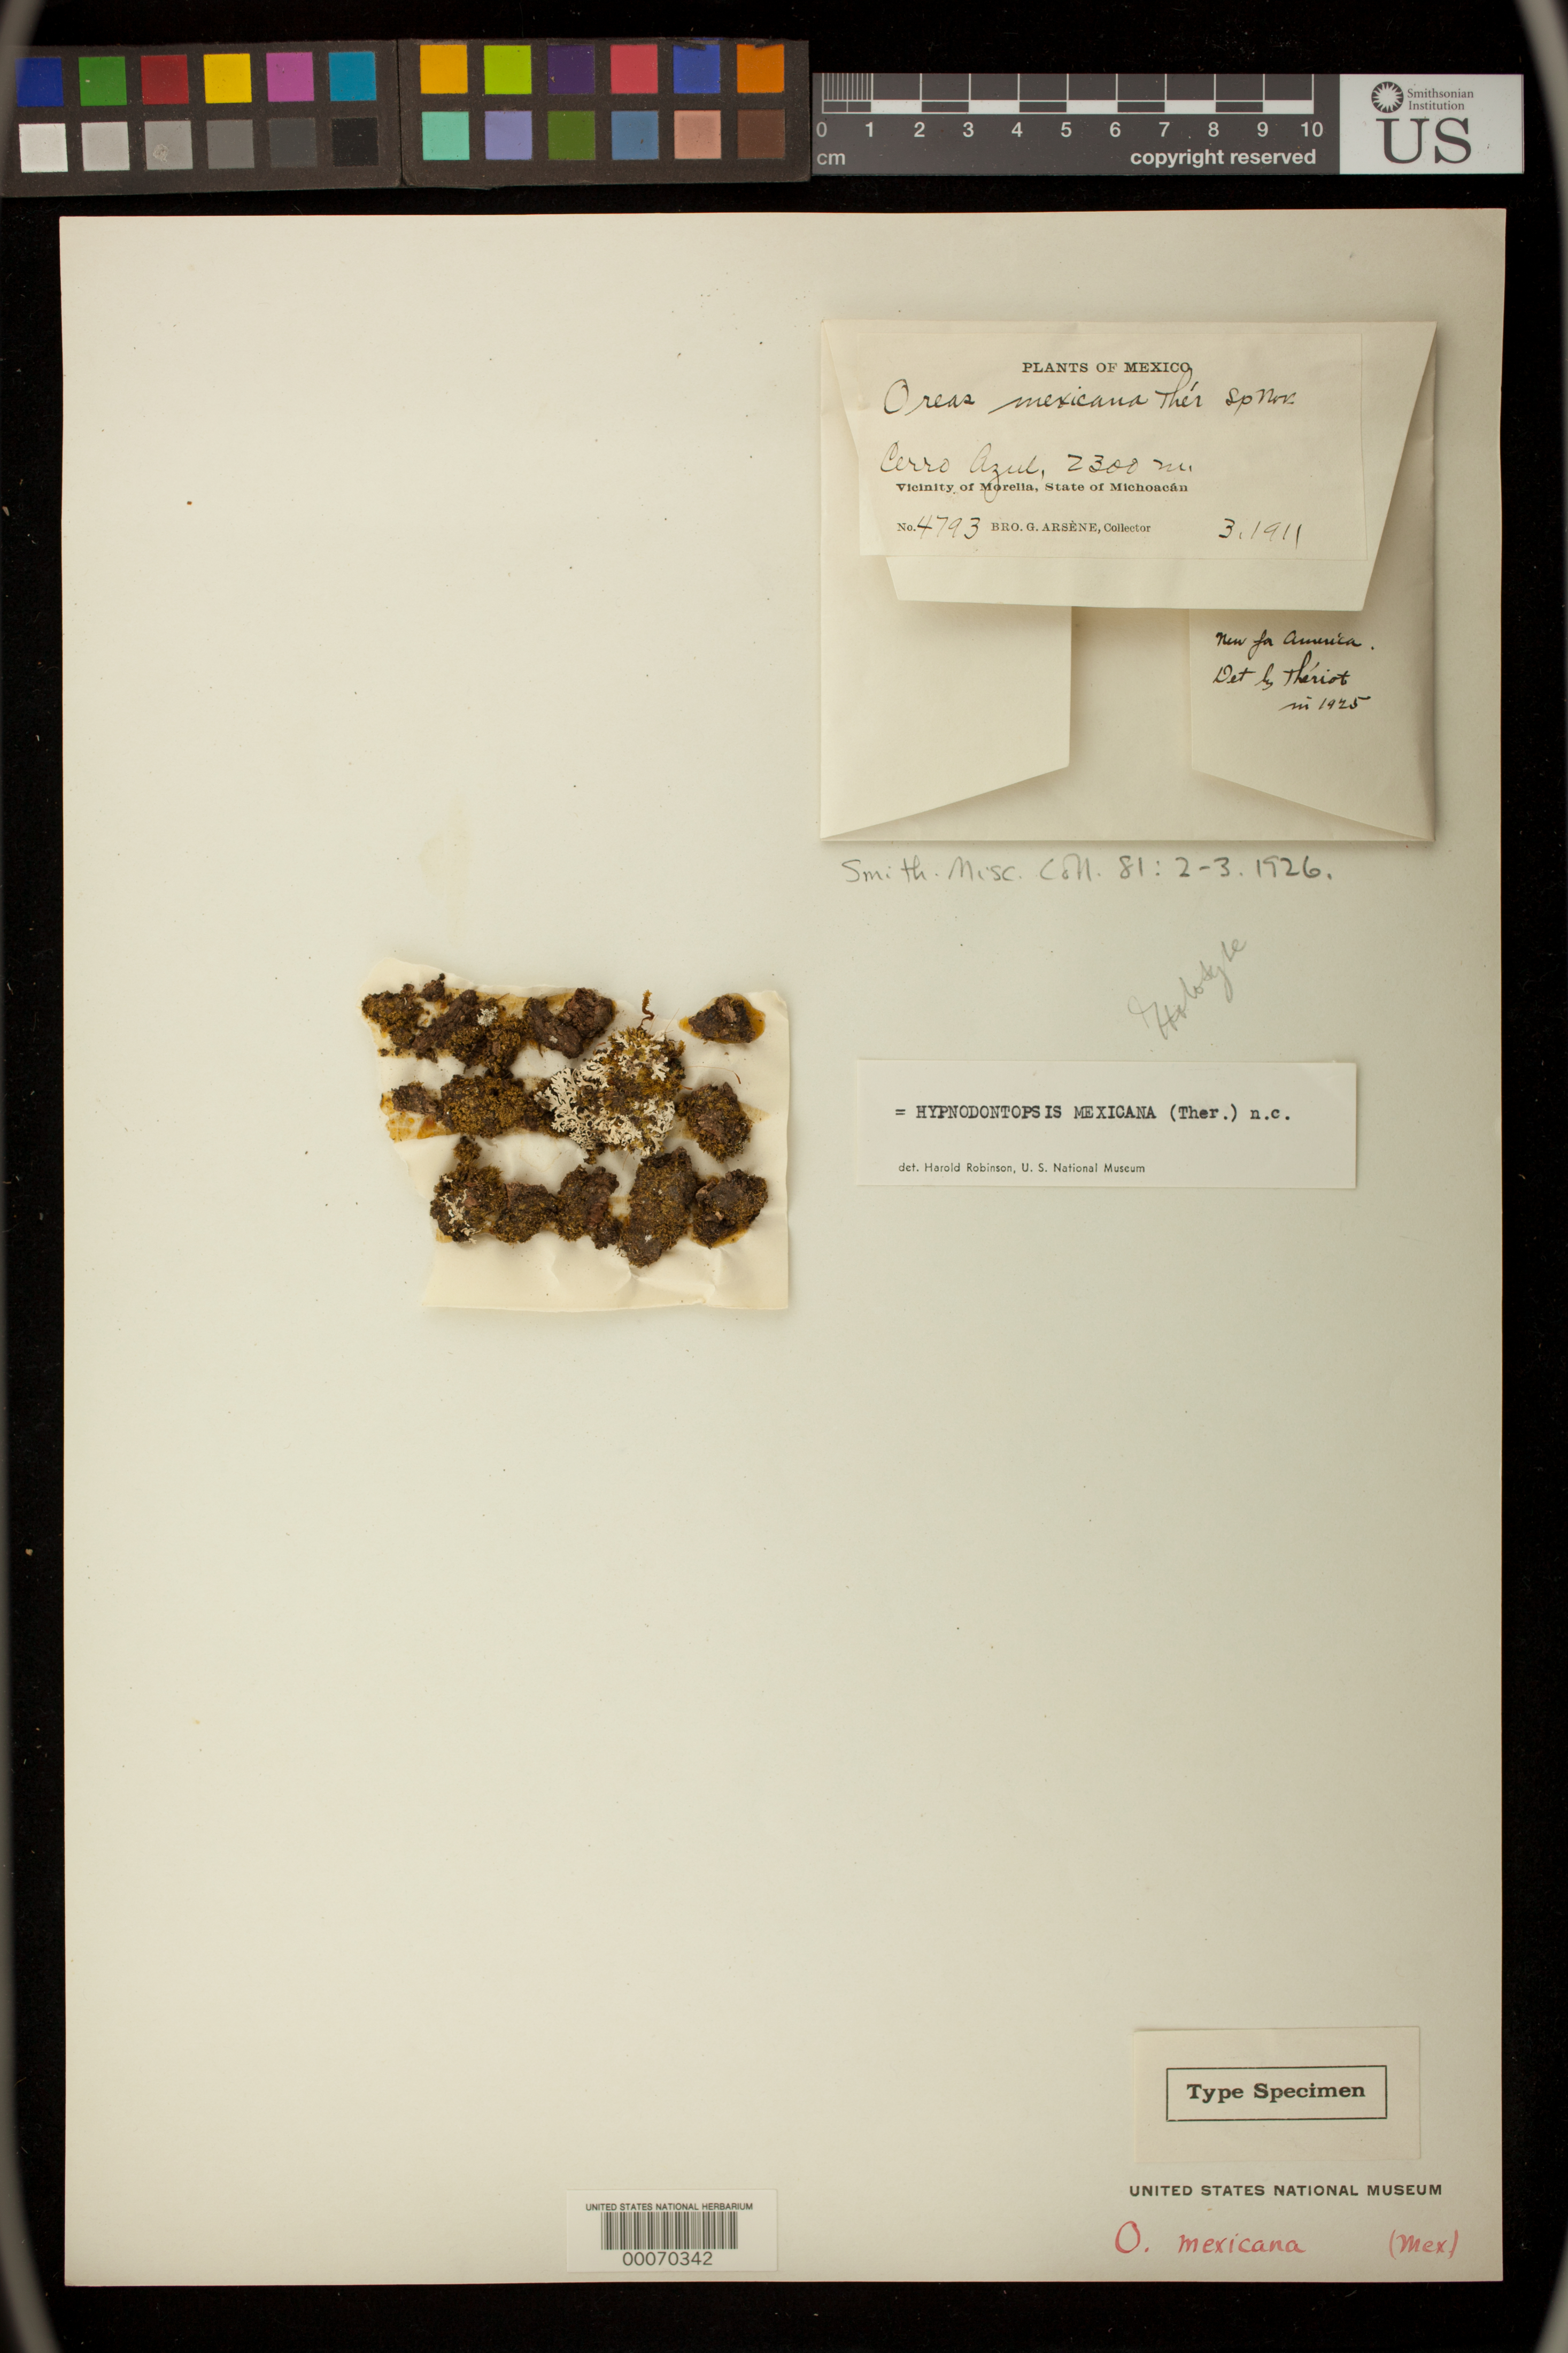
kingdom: Plantae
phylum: Bryophyta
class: Bryopsida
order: Dicranales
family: Rhabdoweisiaceae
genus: Oreas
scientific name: Oreas mexicana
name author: Thér.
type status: Holotype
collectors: Bro. G. Arsène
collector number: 4793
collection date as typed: Mar 1911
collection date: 1911-03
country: Mexico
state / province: Michoacán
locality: Vicinity of Morelia, Cerro Azul.